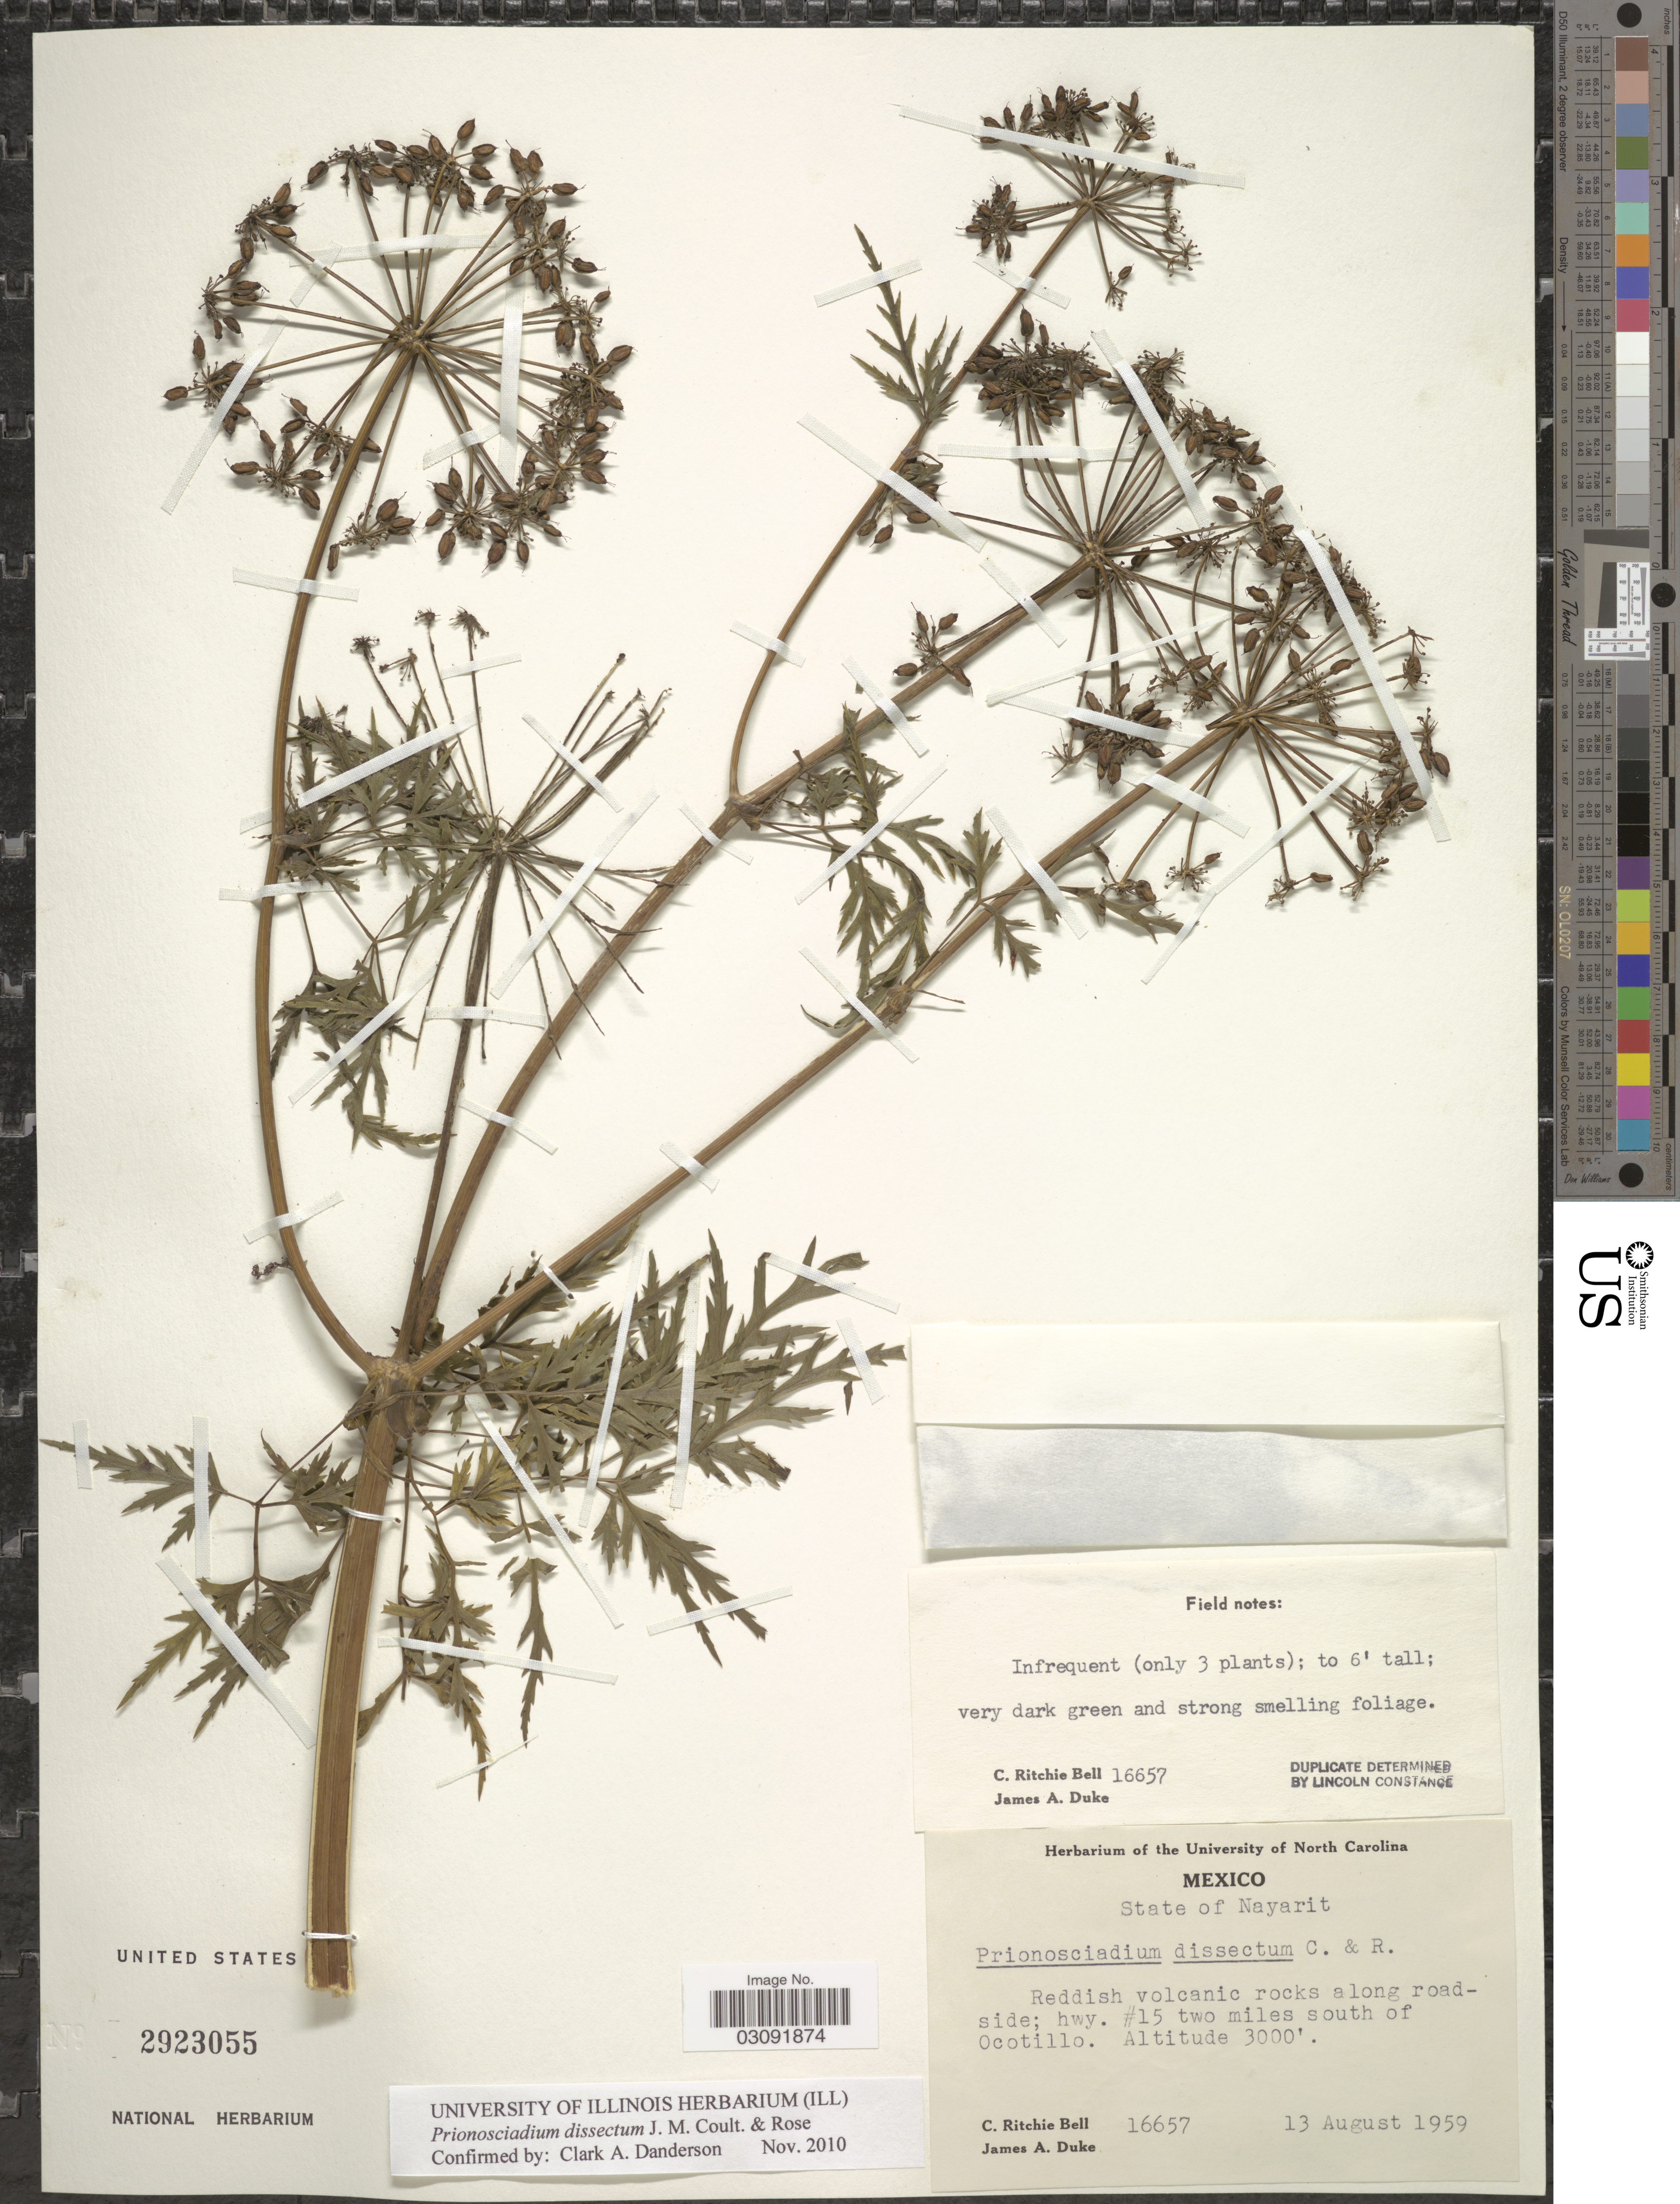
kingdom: Plantae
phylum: Tracheophyta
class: Magnoliopsida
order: Apiales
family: Apiaceae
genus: Prionosciadium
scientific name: Prionosciadium dissectum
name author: J.M. Coult. & Rose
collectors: C. R. Bell & J. A. Duke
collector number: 16657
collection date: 1959-08-13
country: Mexico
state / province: Nayarit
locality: Reddish volcanic rocks along roadside; hwy. #15 two miles south of Ocotillo.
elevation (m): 914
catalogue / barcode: US 2923055